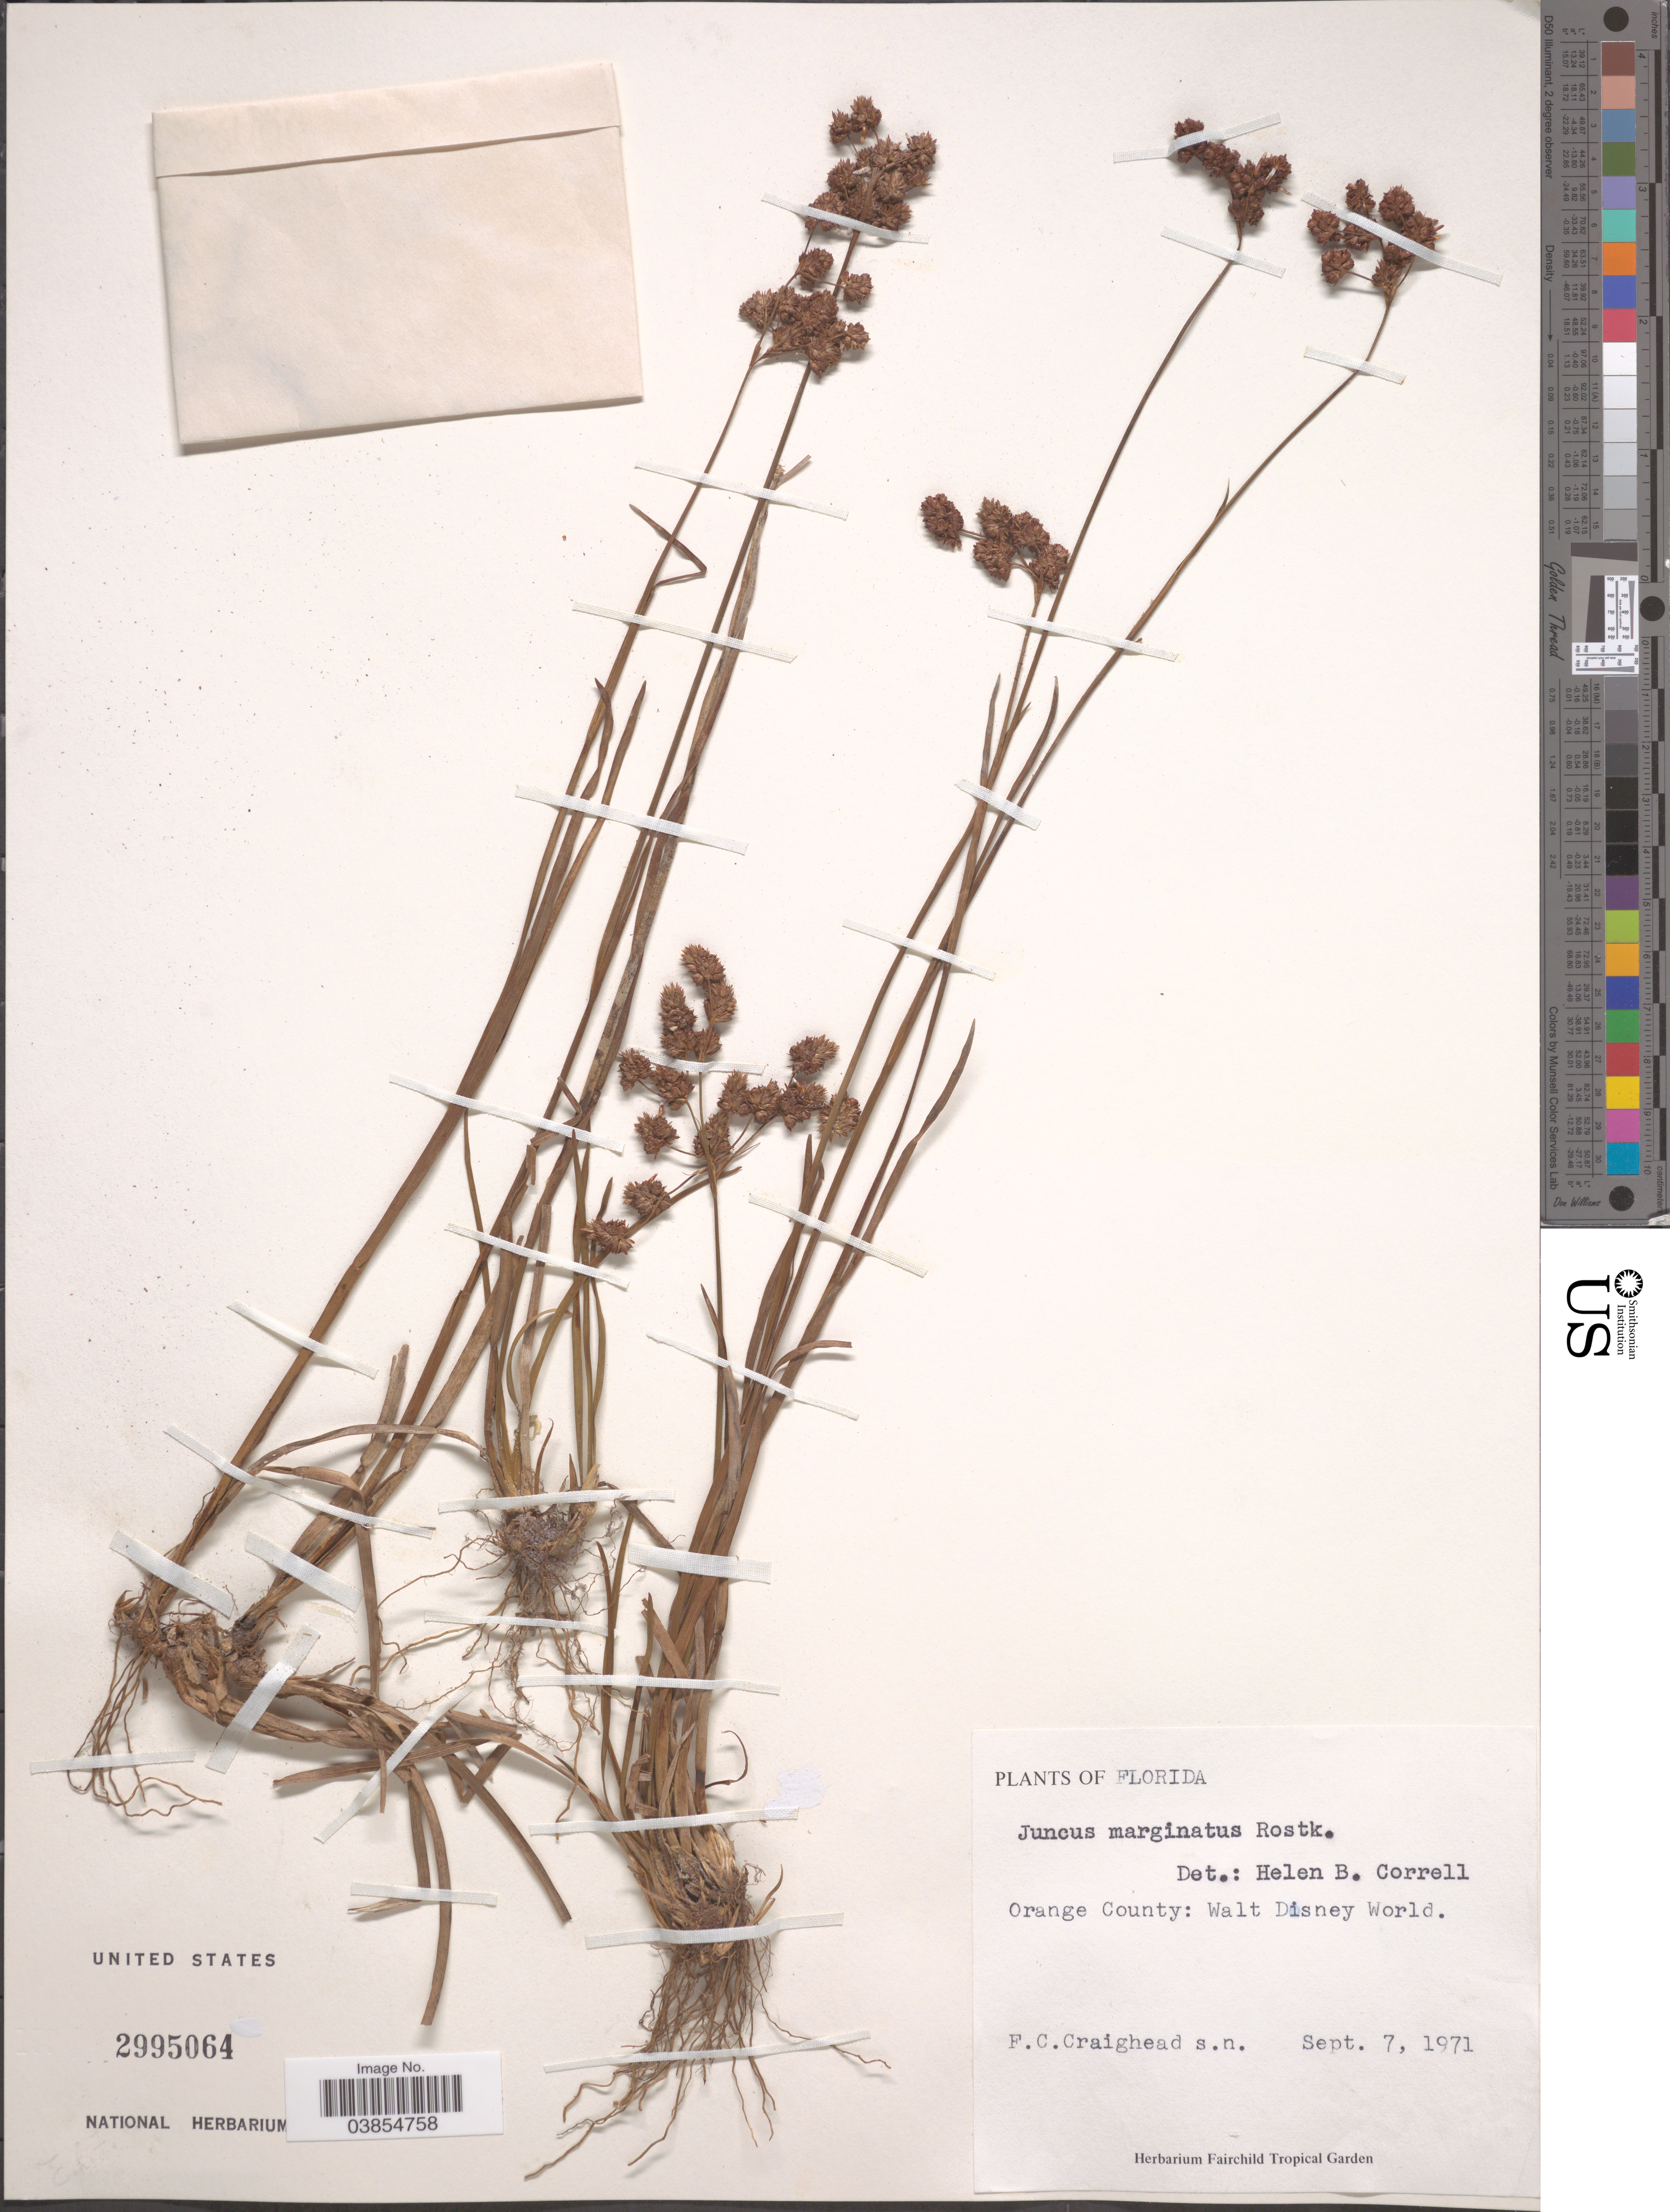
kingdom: Plantae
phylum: Tracheophyta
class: Liliopsida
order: Poales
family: Juncaceae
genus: Juncus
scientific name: Juncus marginatus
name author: Rostk.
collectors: F. Craighead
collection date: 1971-09-07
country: United States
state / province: Florida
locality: Orange County: Walt Disney World.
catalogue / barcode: US 2995064